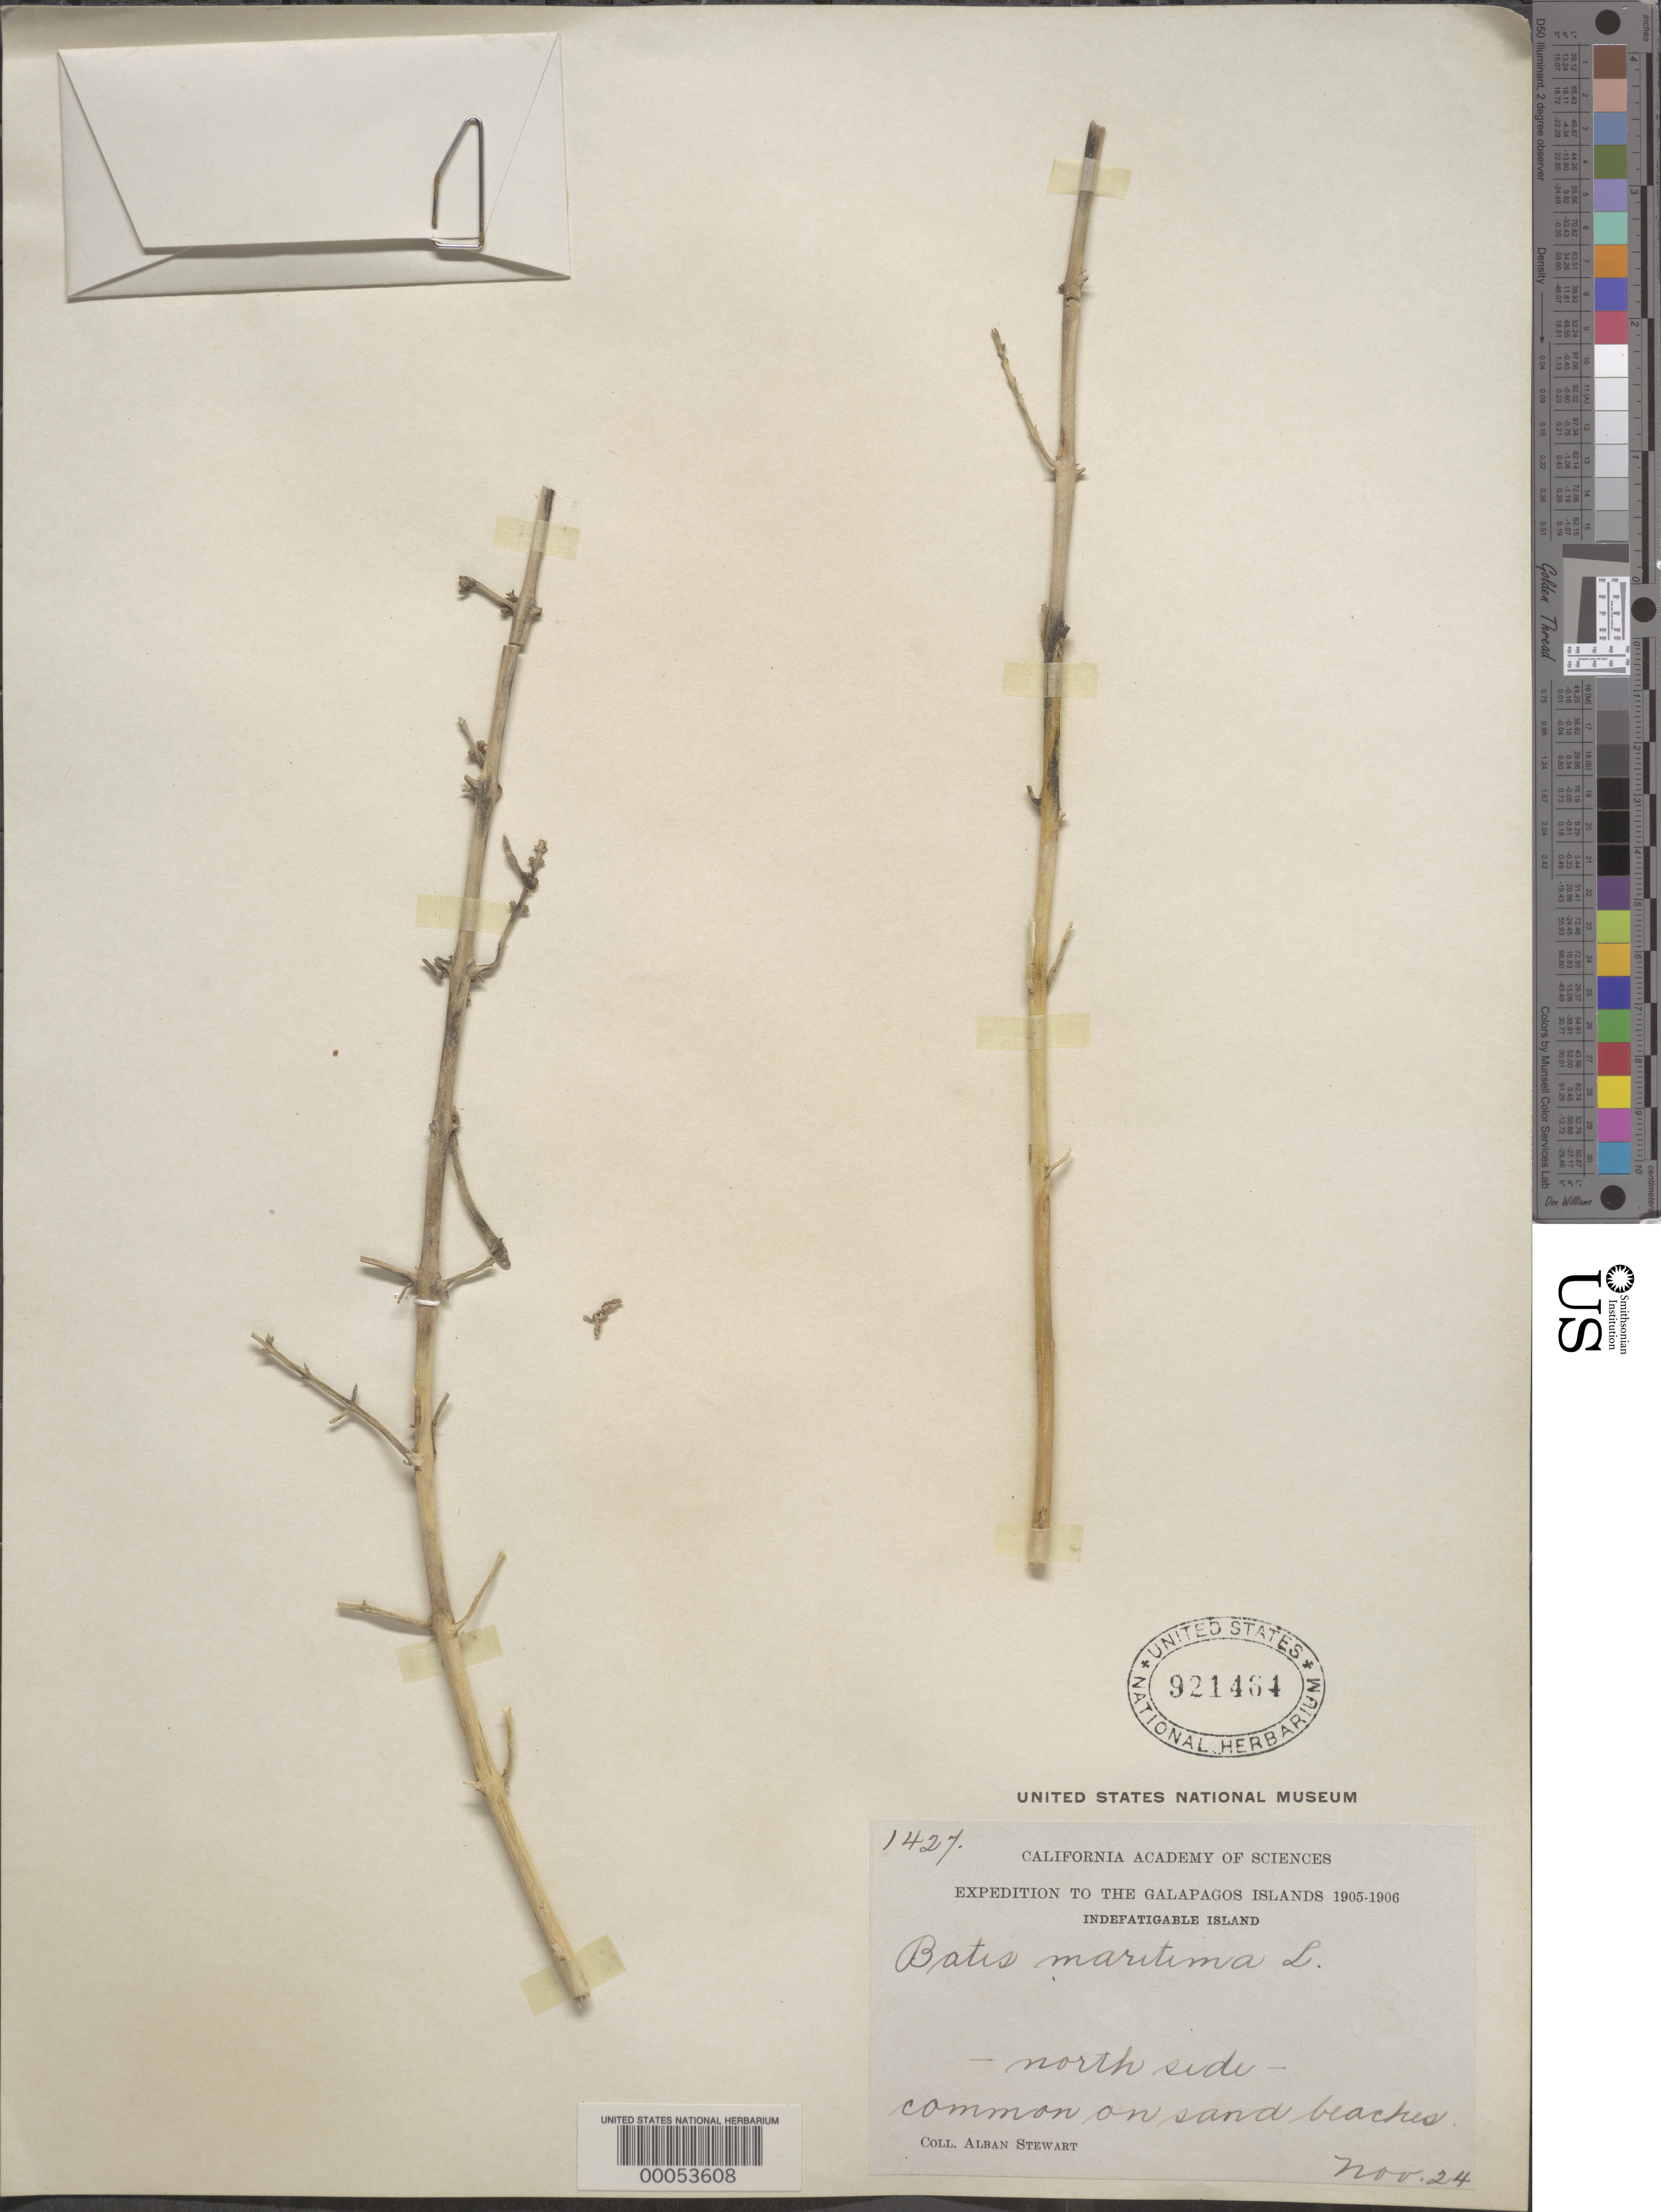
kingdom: Plantae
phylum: Tracheophyta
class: Magnoliopsida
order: Brassicales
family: Bataceae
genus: Batis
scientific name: Batis maritima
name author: L.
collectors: A. Stewart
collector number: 1427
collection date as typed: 24 Nov 1905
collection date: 1905-11-24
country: Ecuador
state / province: Colón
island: Santa Cruz [Indefatigable, Chaves]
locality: North side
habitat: On sand beaches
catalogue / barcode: US 921464